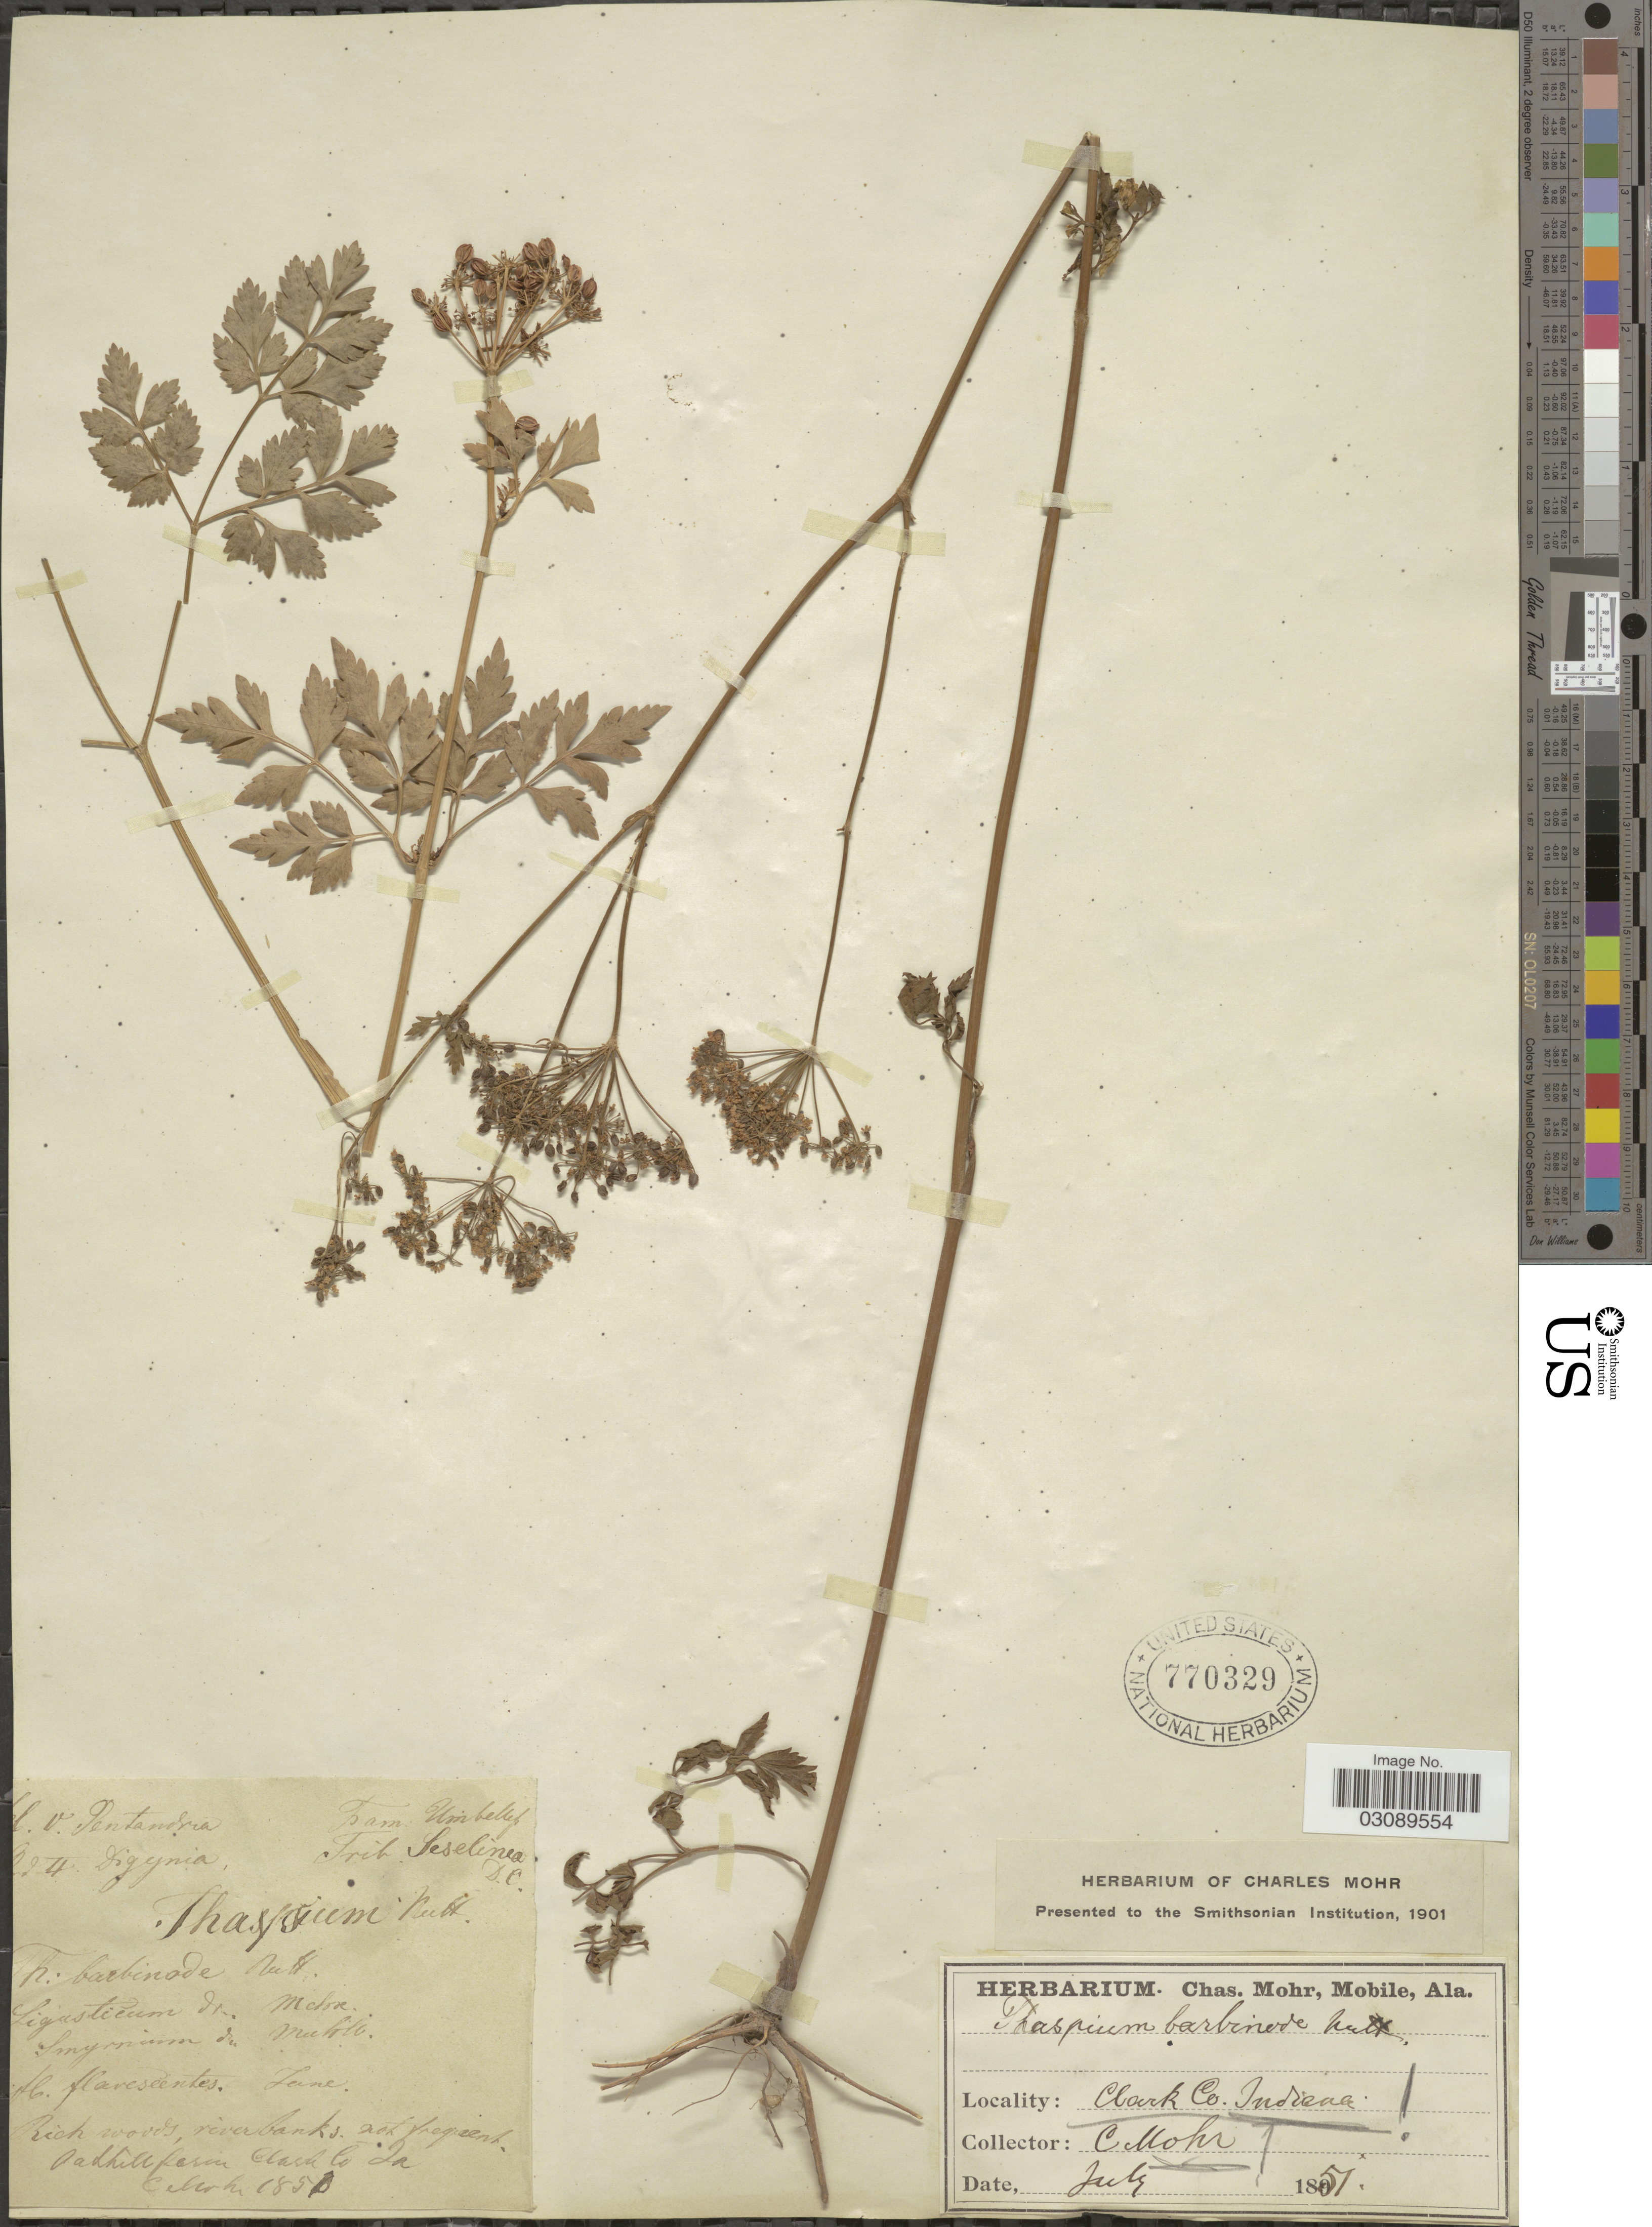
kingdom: Plantae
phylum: Tracheophyta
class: Magnoliopsida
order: Apiales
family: Apiaceae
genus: Thaspium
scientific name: Thaspium barbinode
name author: (Michx.) Nutt.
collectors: Mohr, C. T. (herbarium)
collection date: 1851-07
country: United States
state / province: Indiana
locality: Oakhill farm, Clark Co.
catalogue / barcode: US 770329